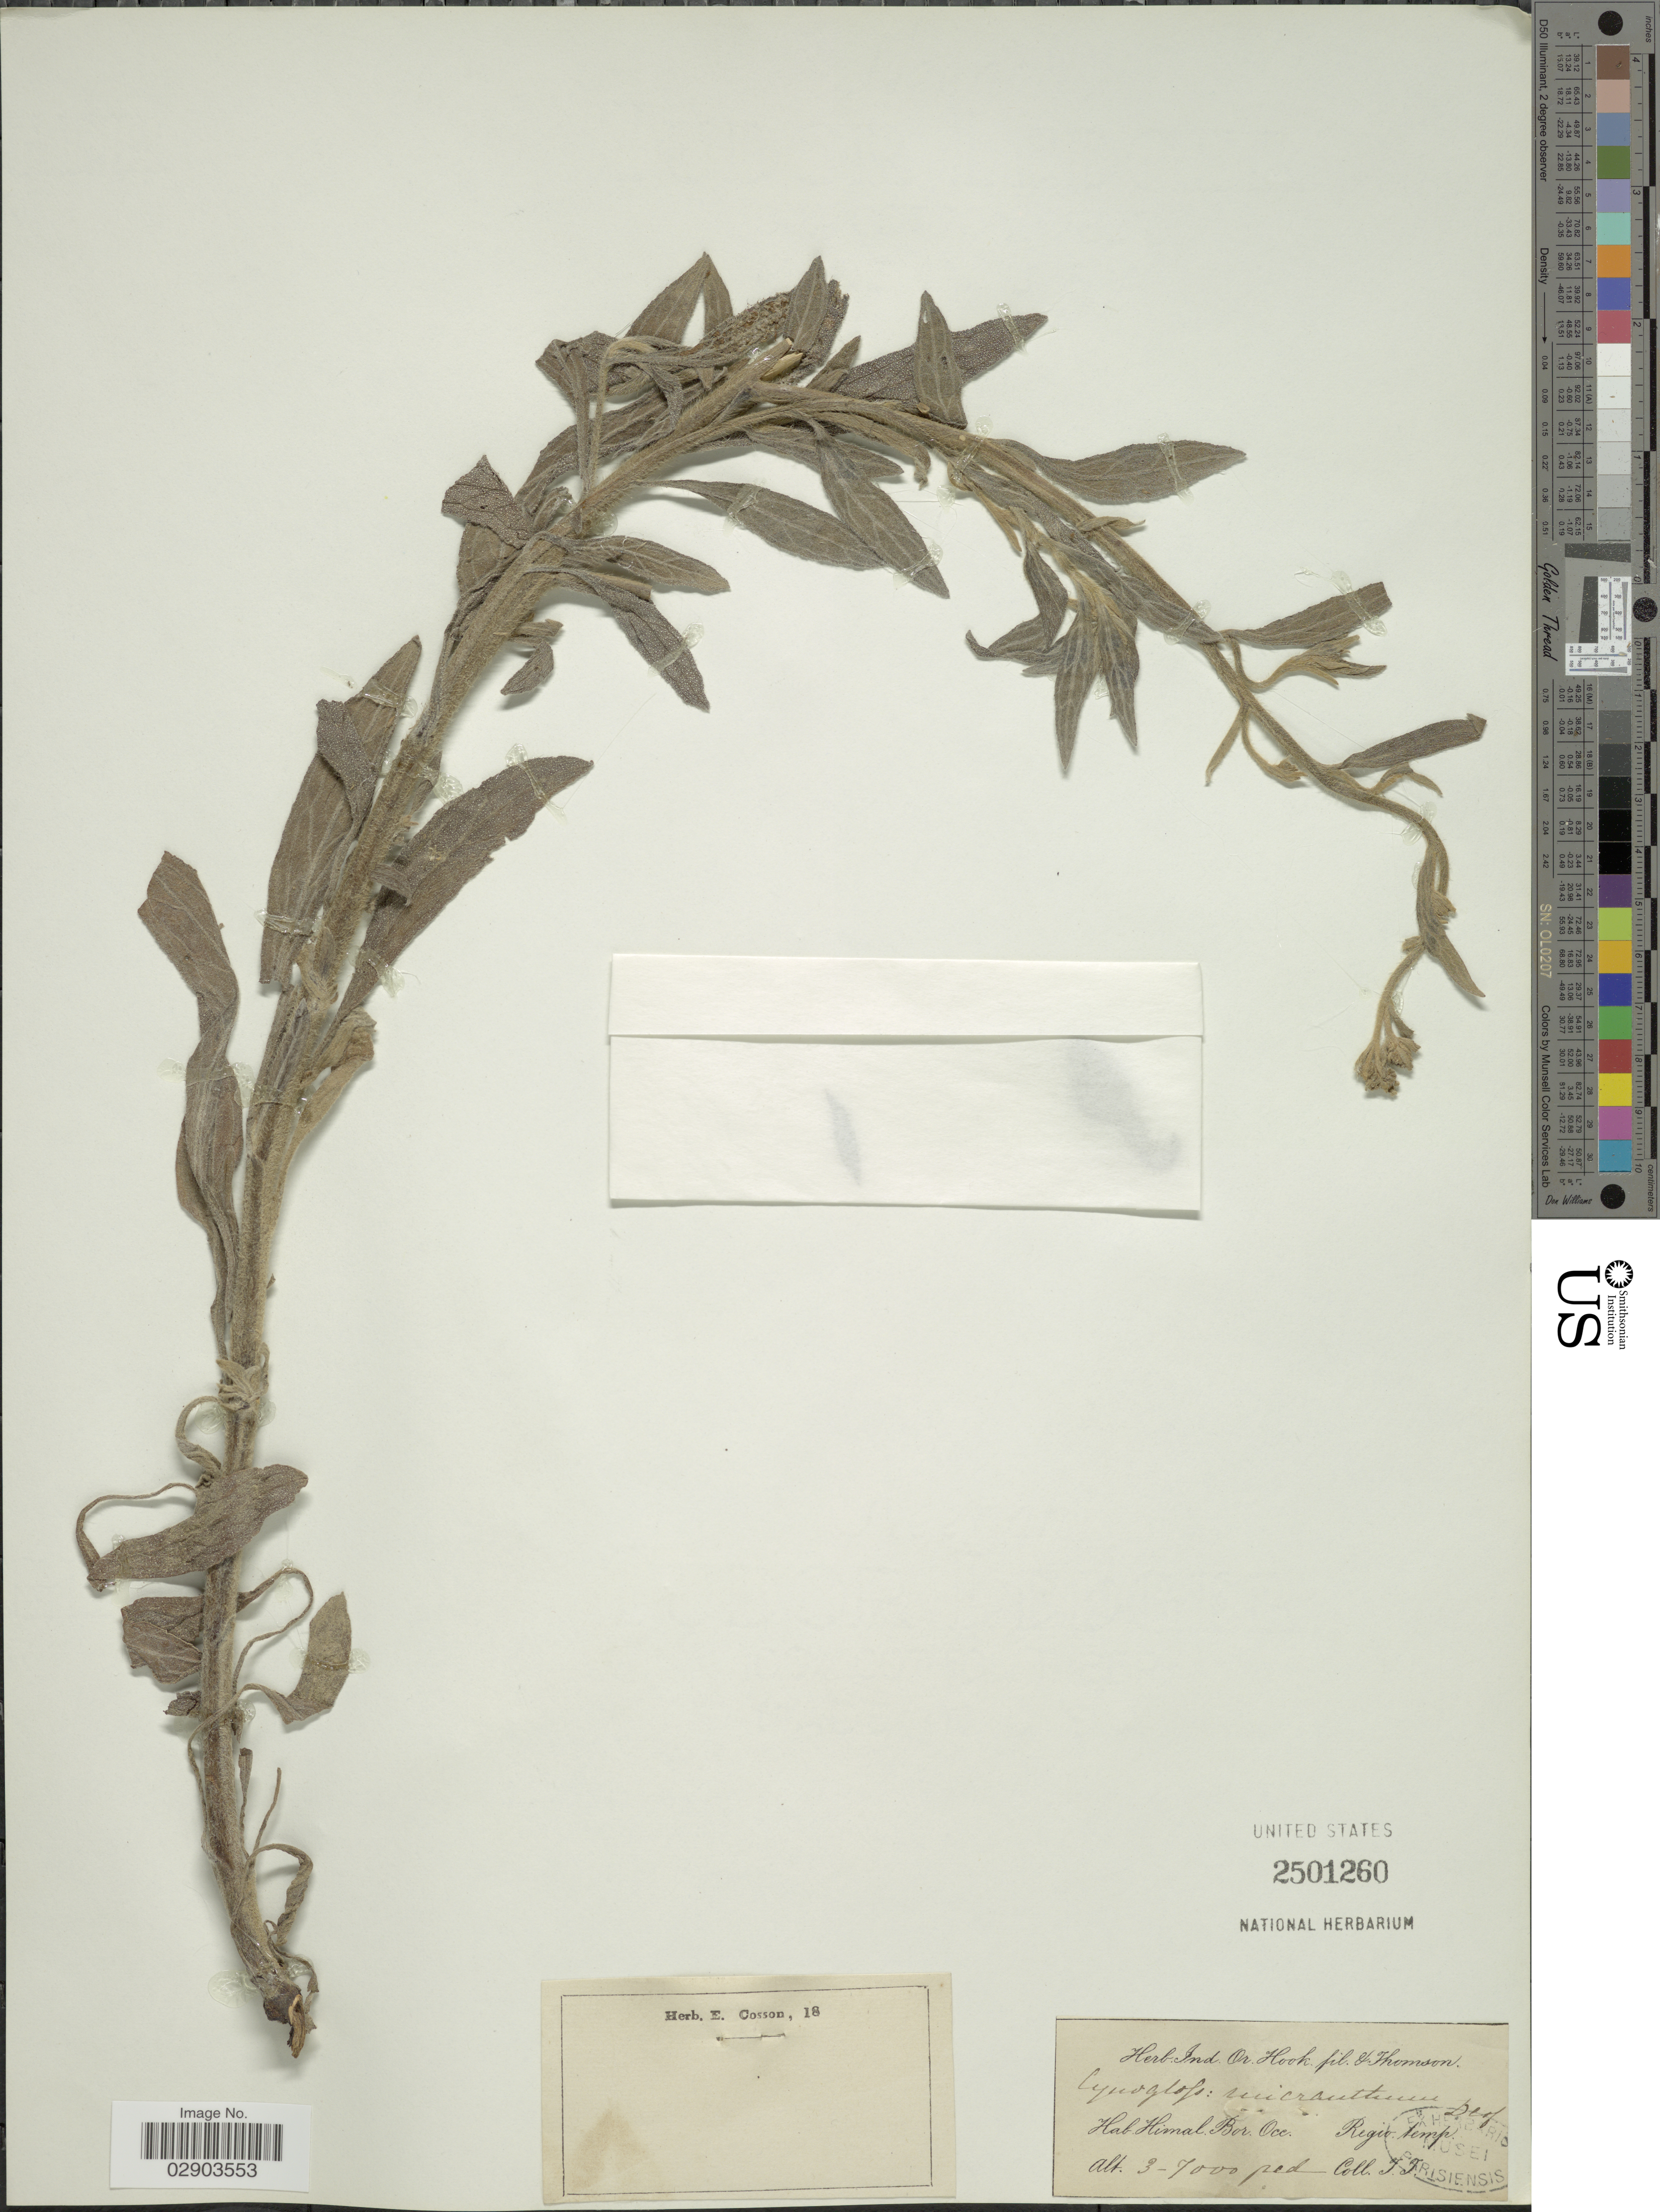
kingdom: Plantae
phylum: Tracheophyta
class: Magnoliopsida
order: Boraginales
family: Boraginaceae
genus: Cynoglossum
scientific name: Cynoglossum lanceolatum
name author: Forssk.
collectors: T. Thomson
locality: Himal. Bor. Occ. Regio temp.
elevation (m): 914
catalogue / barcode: US 2501260